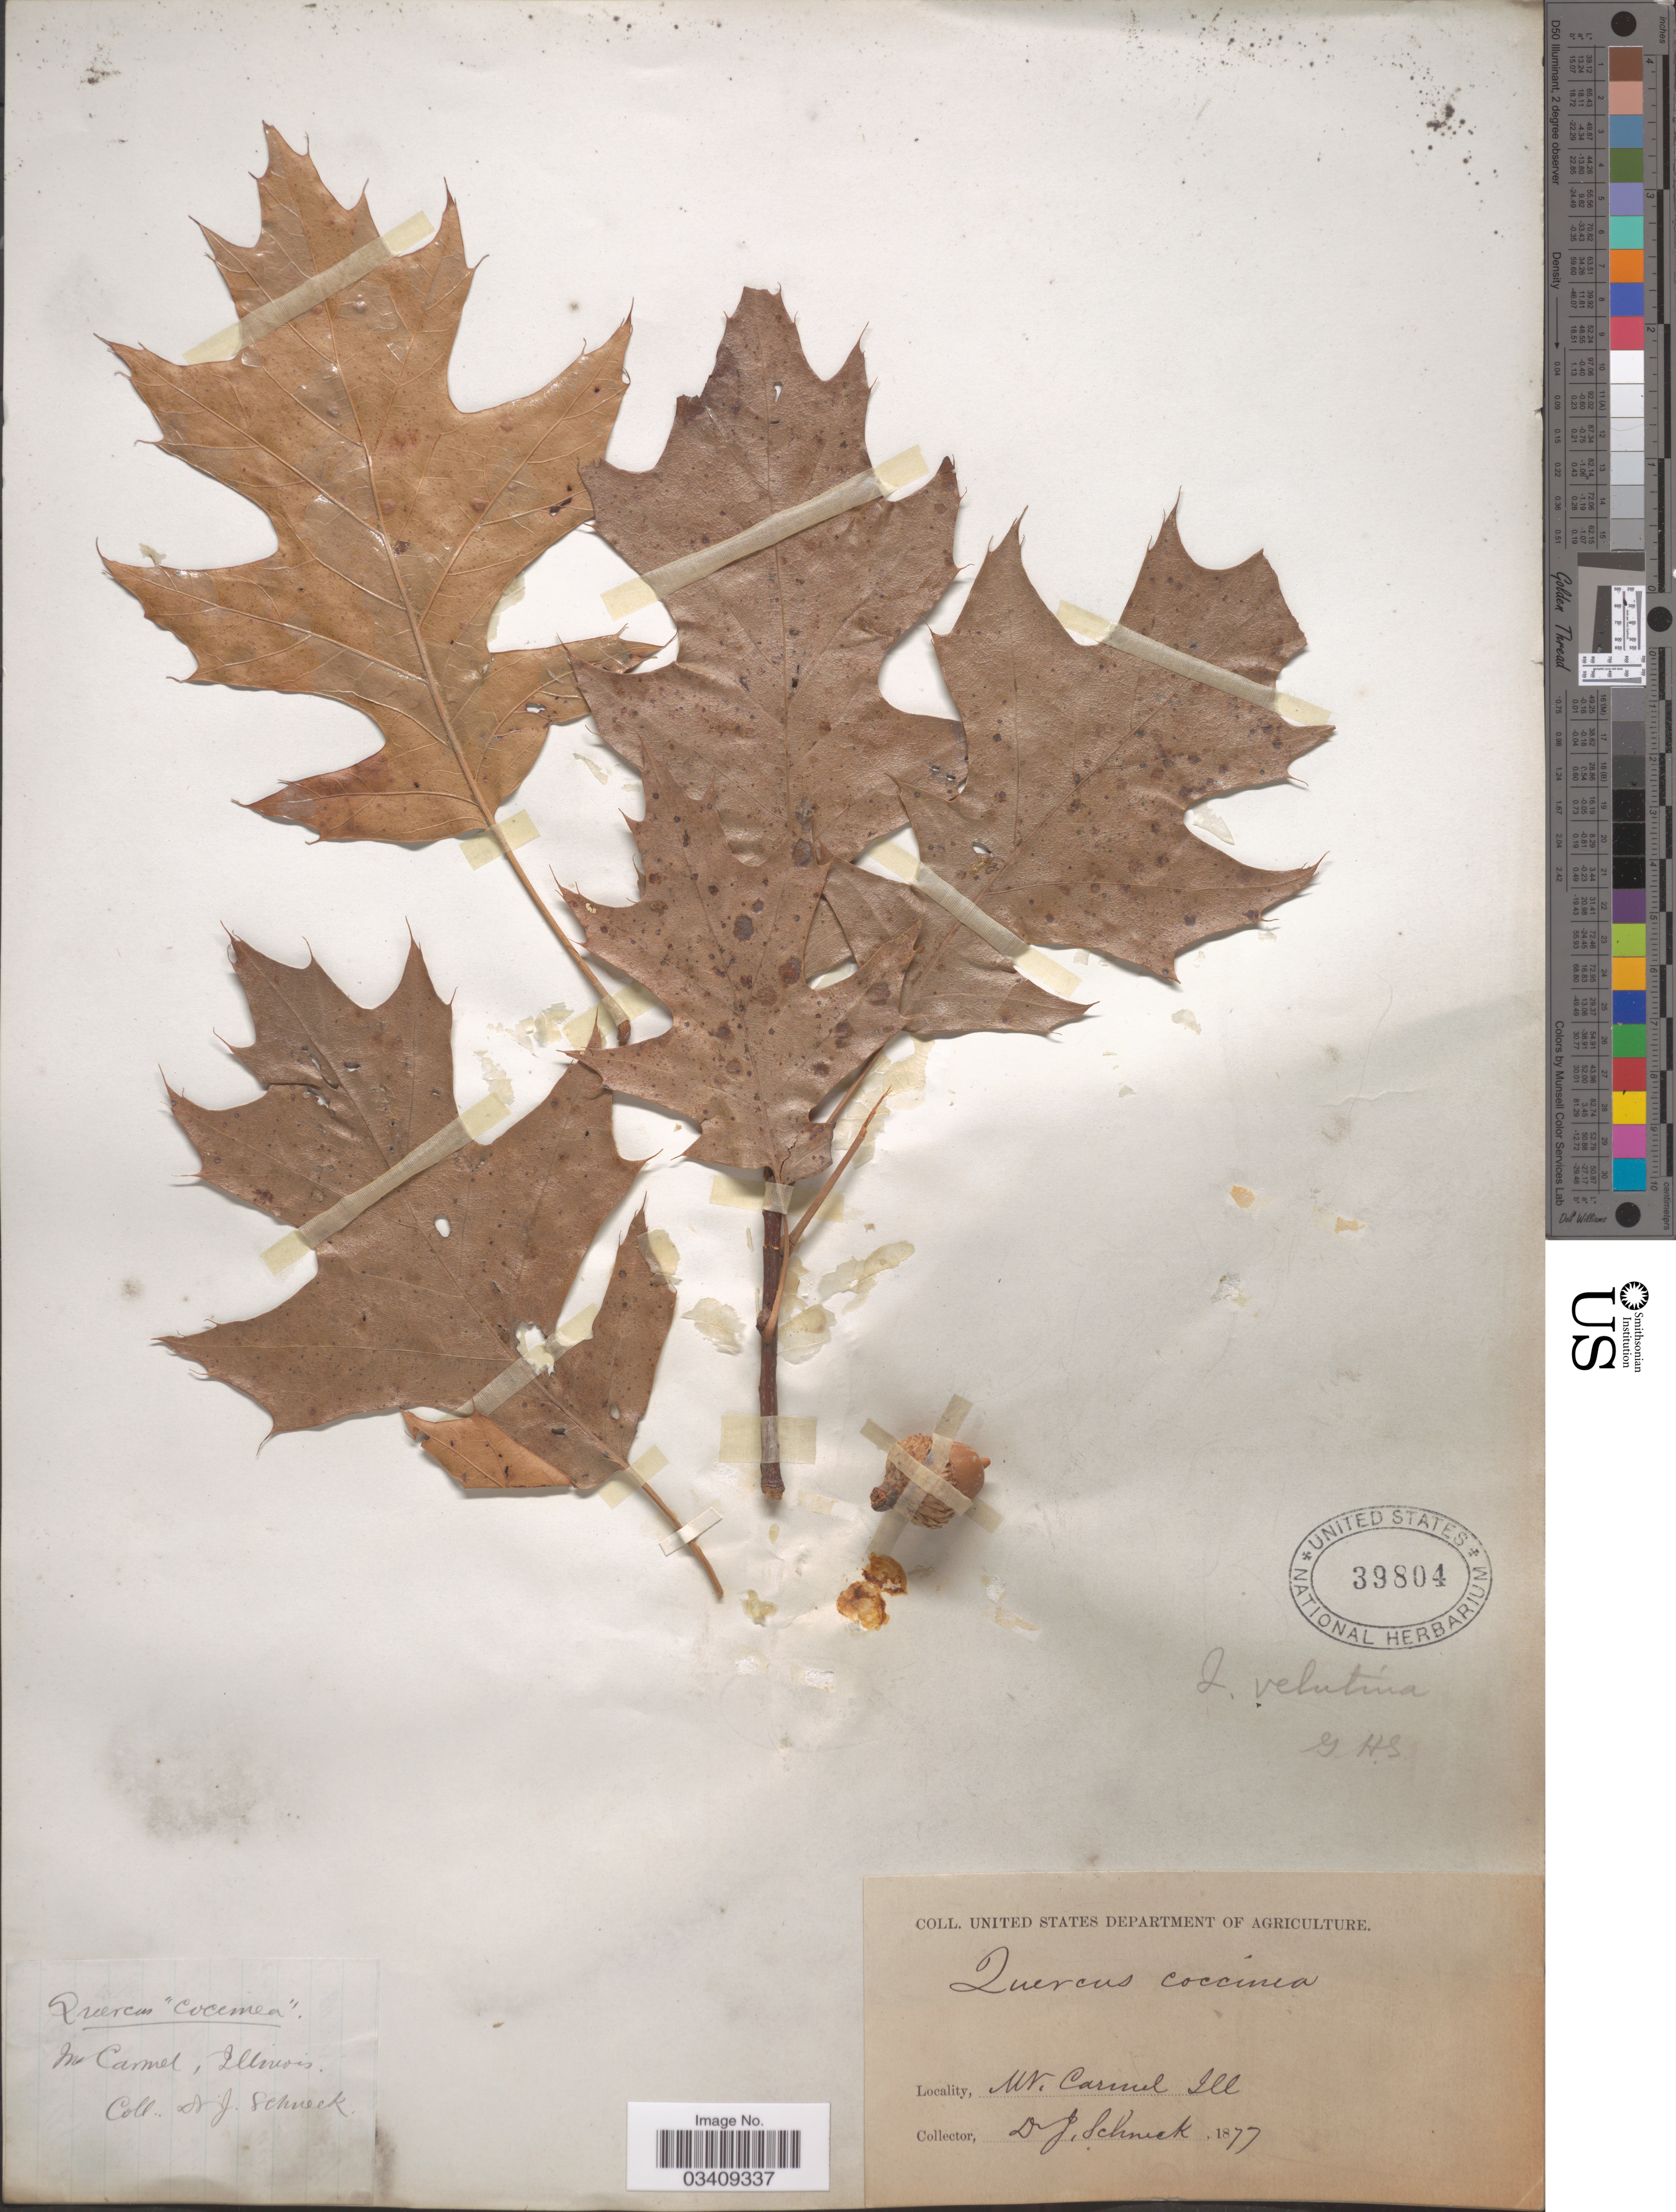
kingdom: Plantae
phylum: Tracheophyta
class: Magnoliopsida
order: Fagales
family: Fagaceae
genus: Quercus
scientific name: Quercus velutina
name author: Lam.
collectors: J. Schneck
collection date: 1877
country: United States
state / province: Illinois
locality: Mt. Carmel.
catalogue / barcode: US 39804